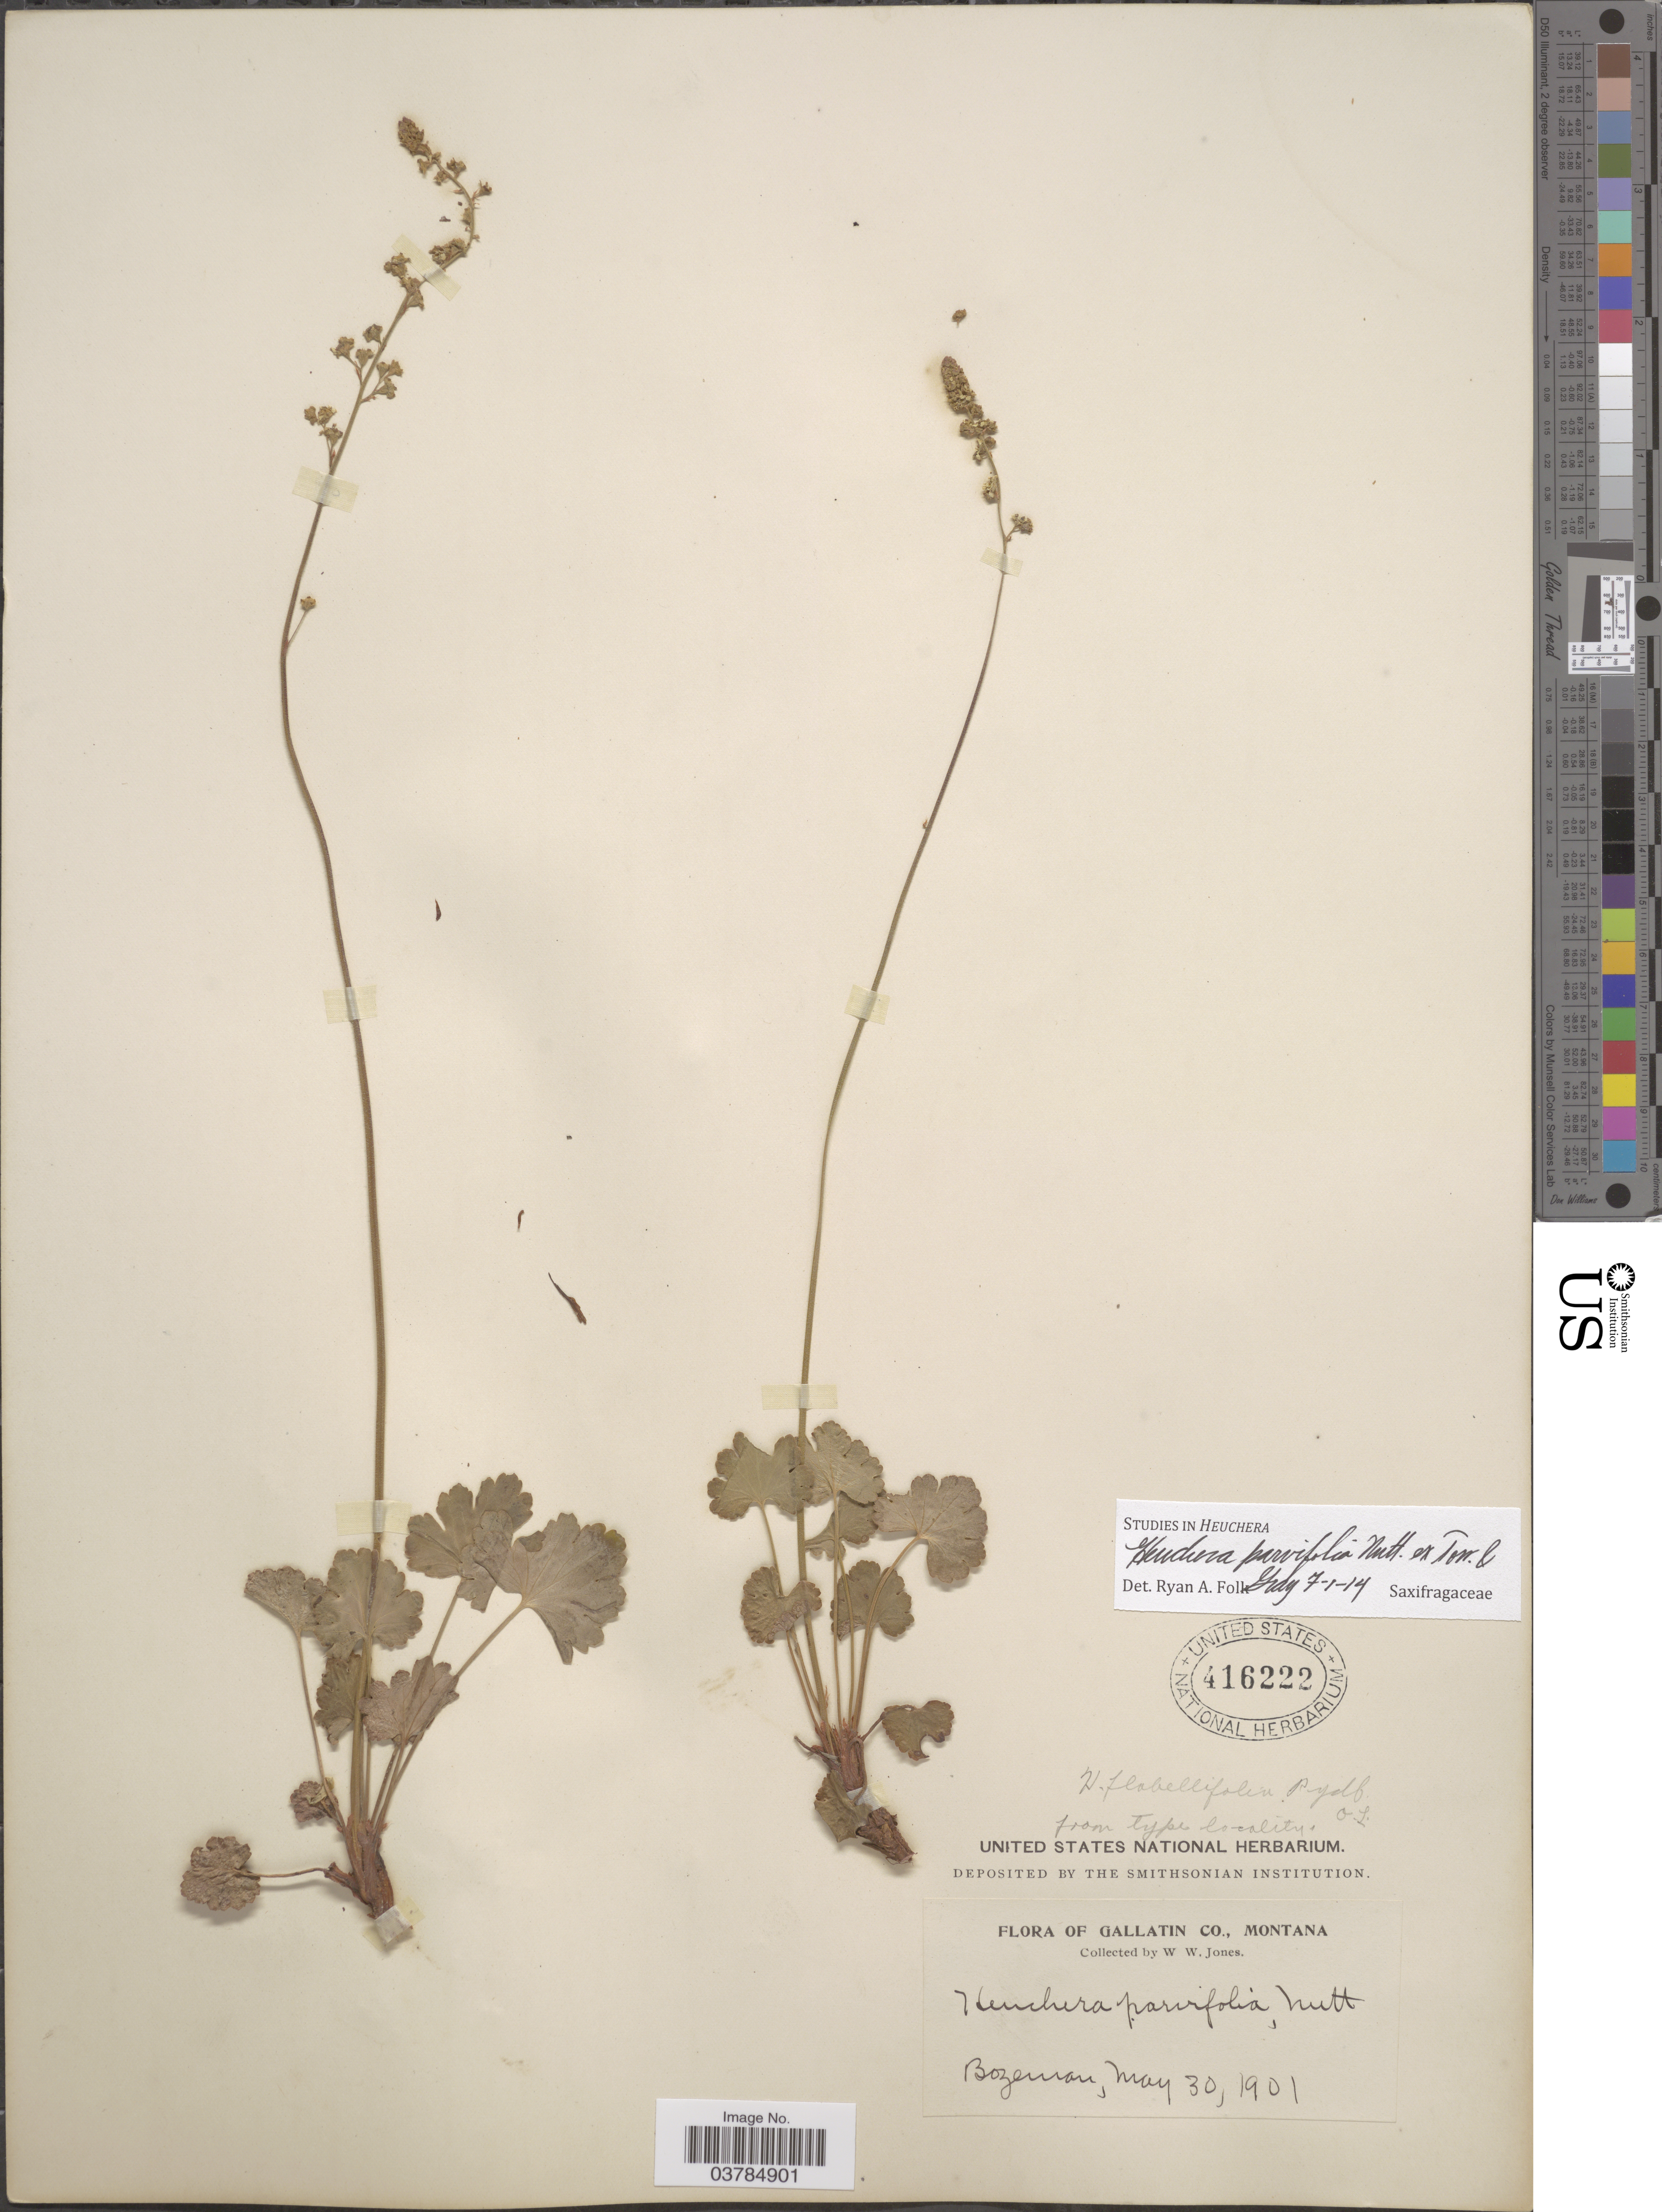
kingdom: Plantae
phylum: Tracheophyta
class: Magnoliopsida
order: Saxifragales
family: Saxifragaceae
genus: Heuchera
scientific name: Heuchera parvifolia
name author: Nutt.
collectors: W. W. Jones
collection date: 1901-05-30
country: United States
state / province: Montana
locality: Gallatin Co. Bozeman.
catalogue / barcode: US 416222